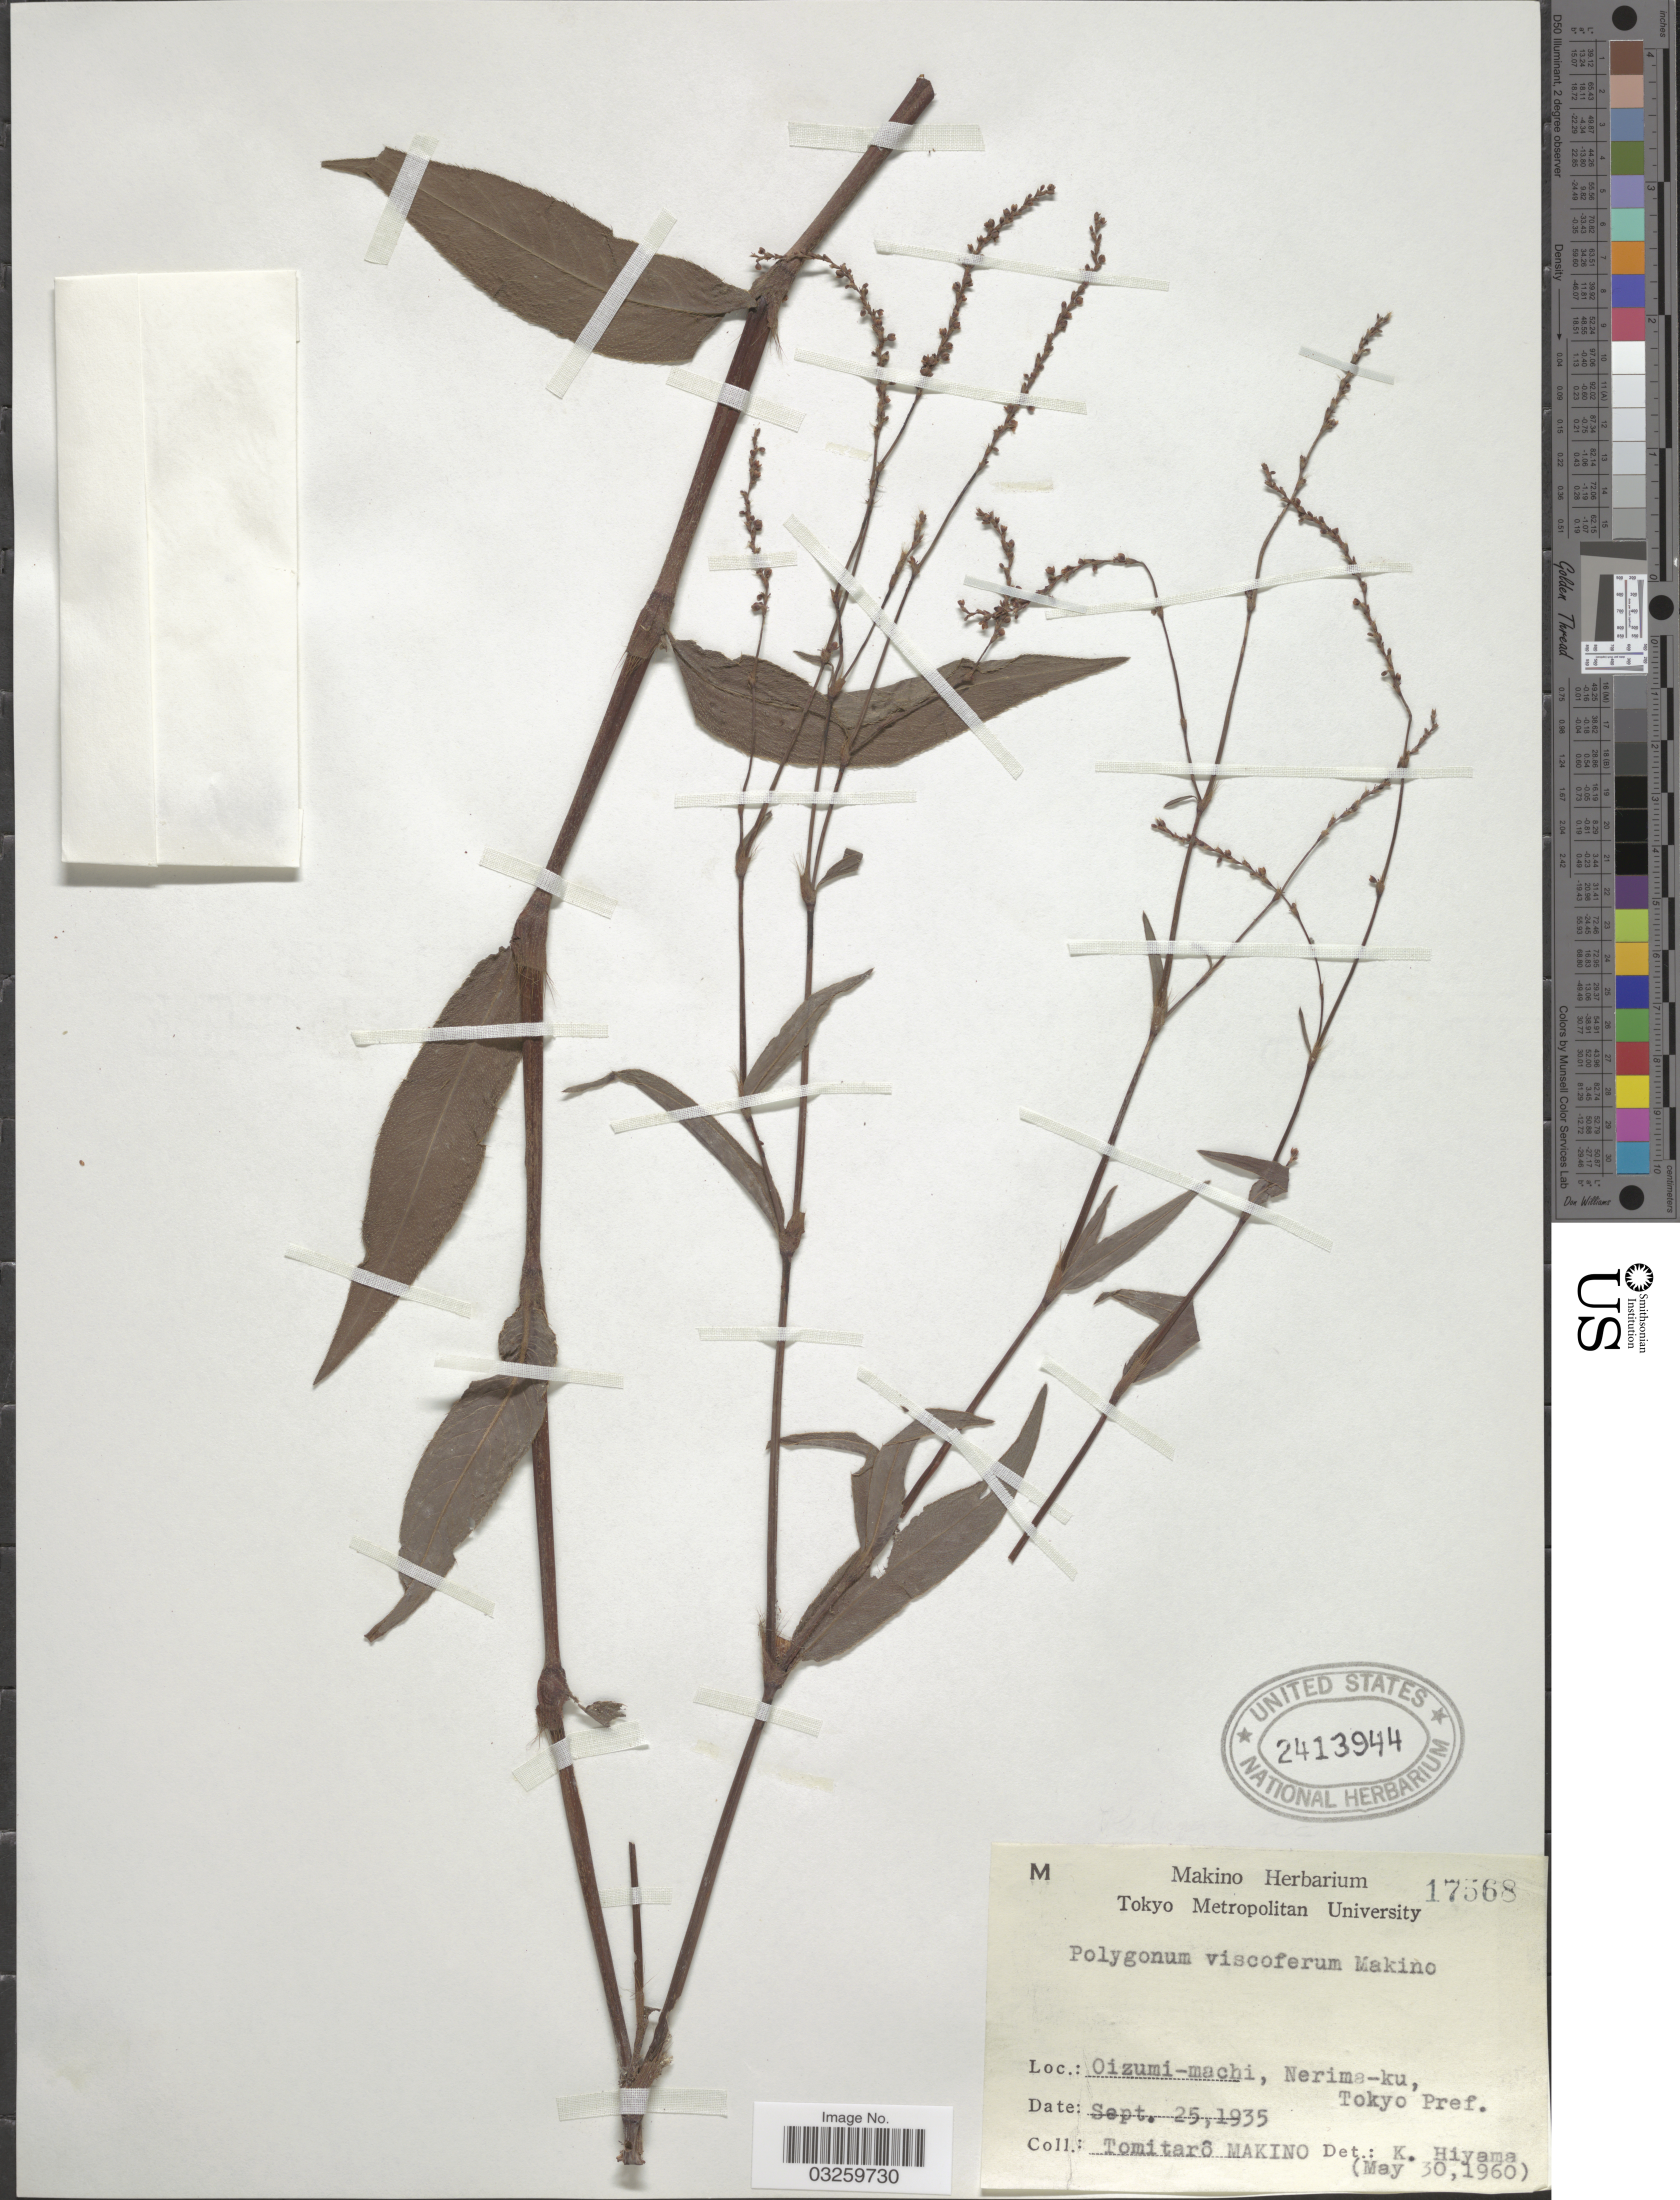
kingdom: Plantae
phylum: Tracheophyta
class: Magnoliopsida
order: Caryophyllales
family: Polygonaceae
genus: Polygonum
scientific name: Polygonum viscoferum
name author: Makino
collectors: T. Makino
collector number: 17568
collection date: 1935-09-25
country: Japan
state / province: Tokyo, Federal City of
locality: Oizumi-machi, Nerima-ku, Tokyo Pref.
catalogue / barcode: US 2413944